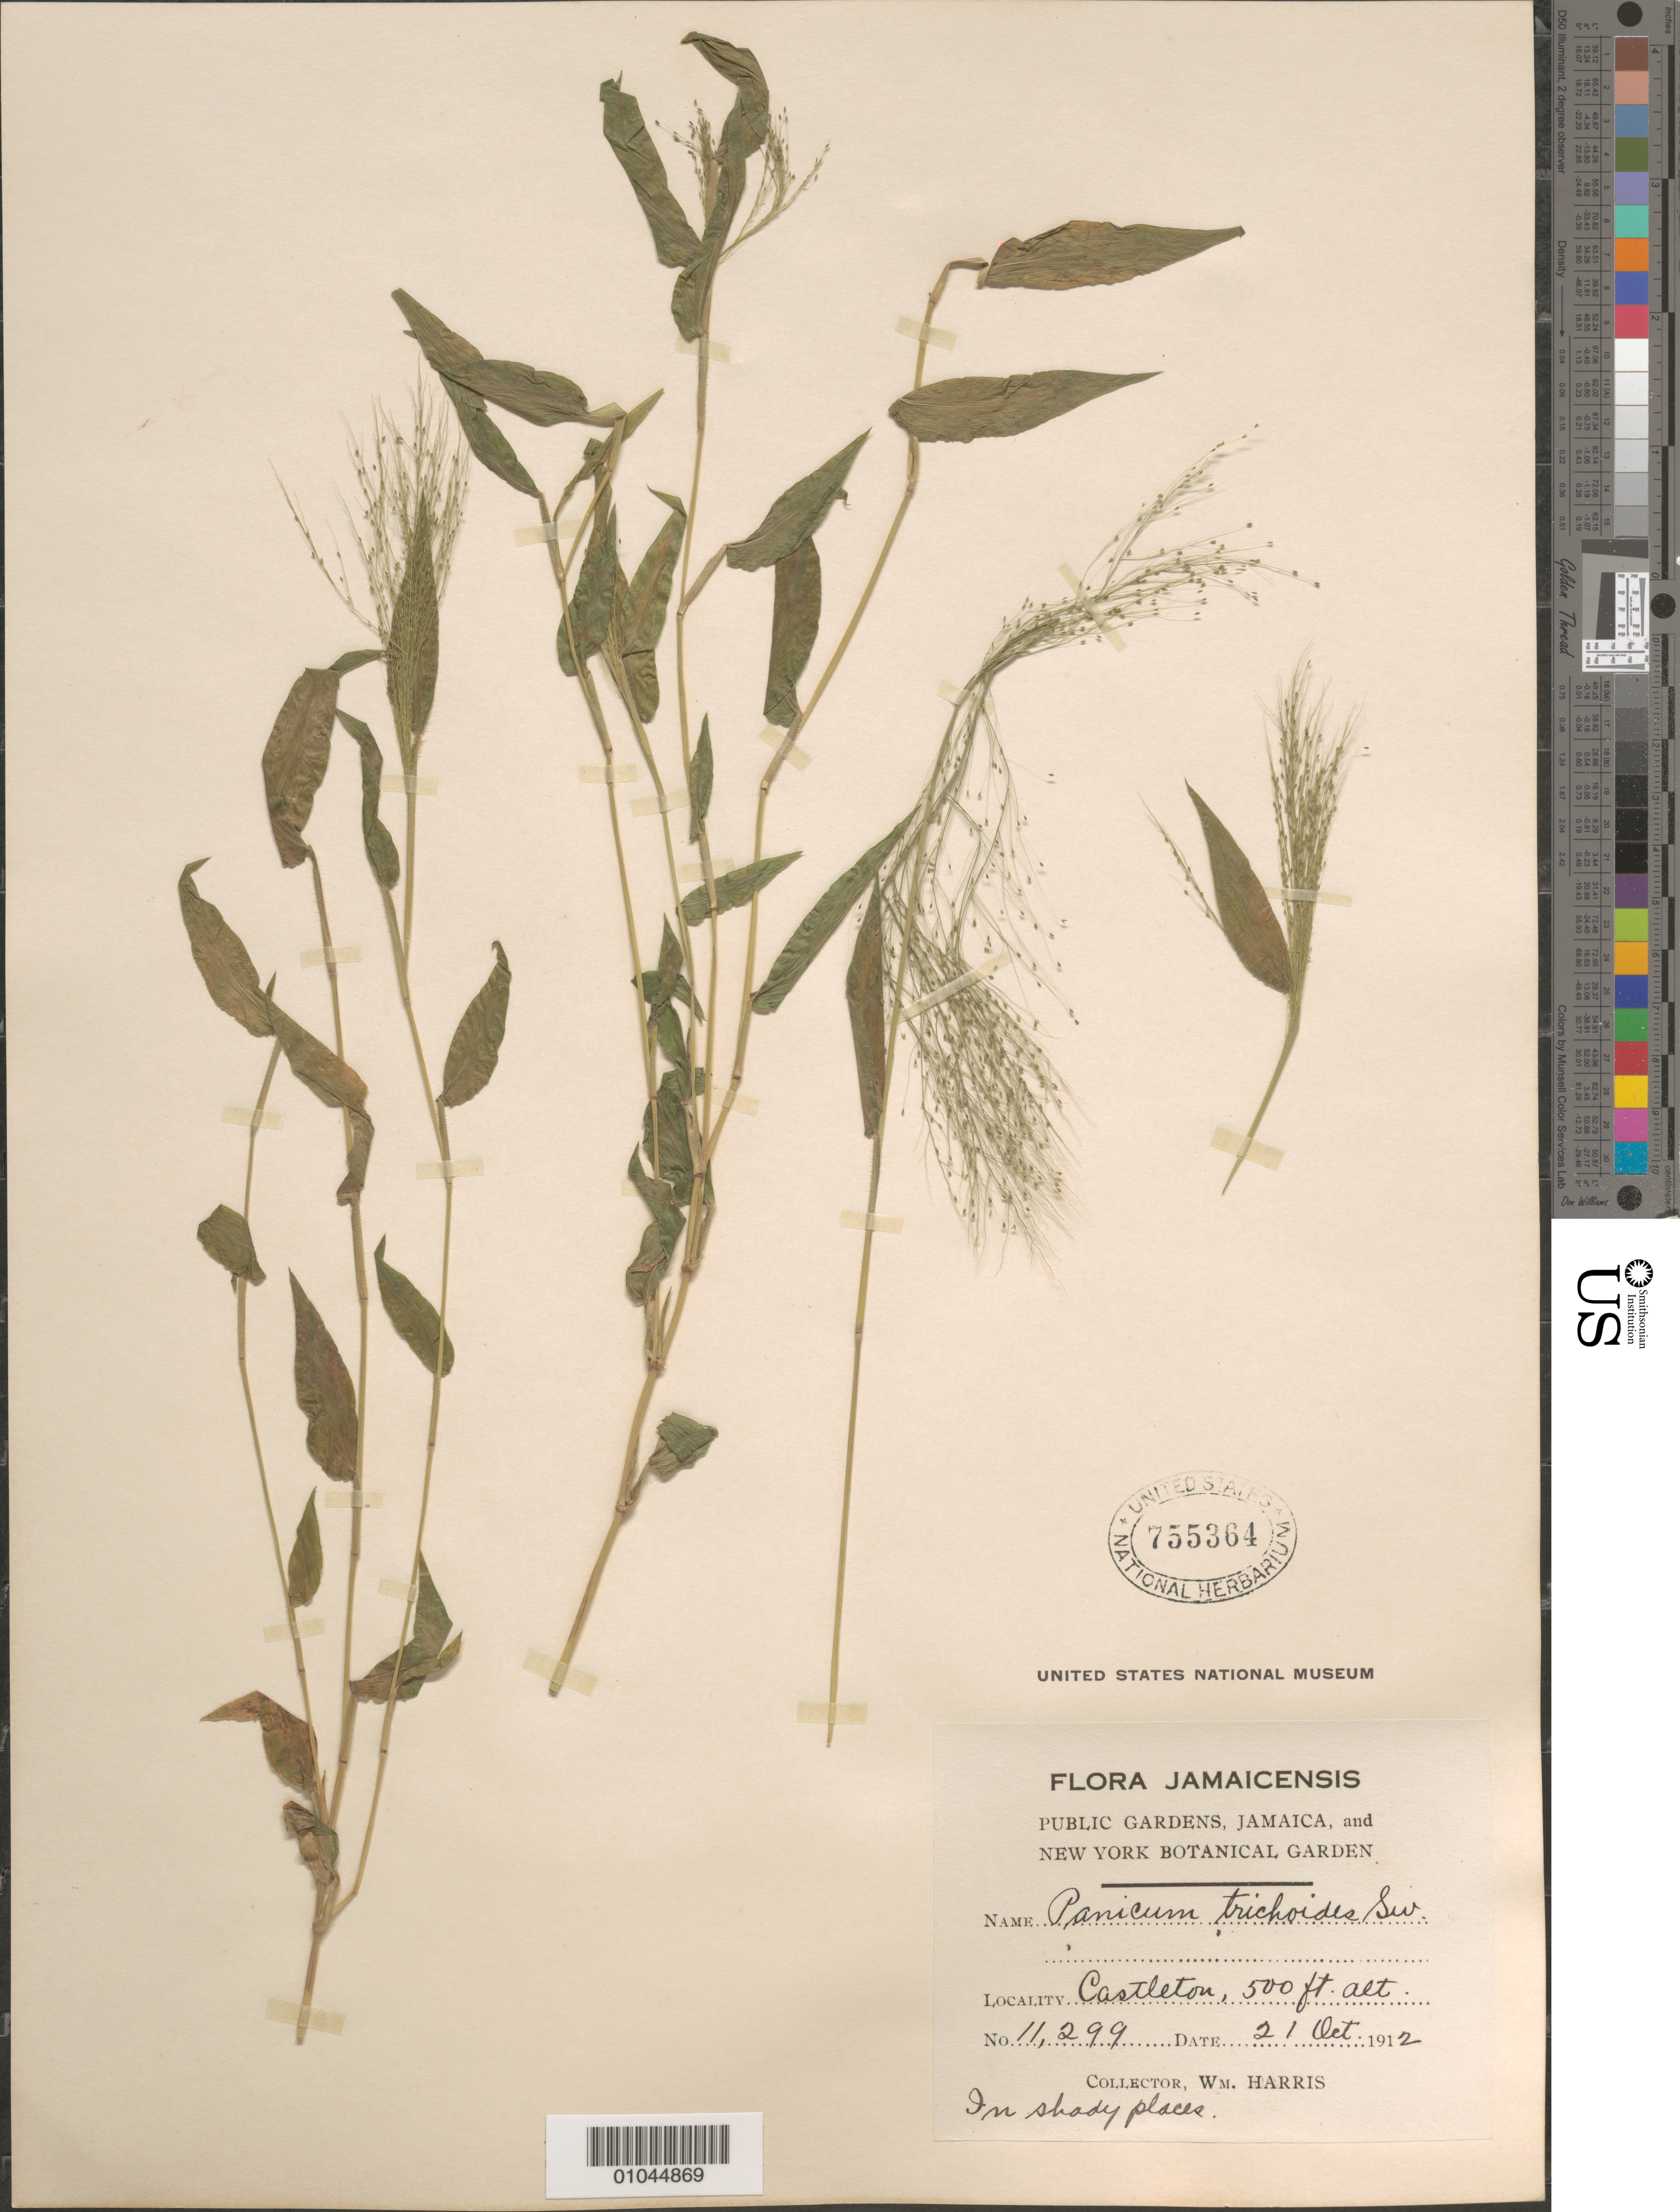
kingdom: Plantae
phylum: Tracheophyta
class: Liliopsida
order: Poales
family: Poaceae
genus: Panicum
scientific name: Panicum trichoides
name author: Sw.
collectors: W. Harris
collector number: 11299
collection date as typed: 21 Oct 1912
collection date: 1912-10-21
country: Jamaica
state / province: Saint Andrew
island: Jamaica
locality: Castleton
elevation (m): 152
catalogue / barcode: US 755364